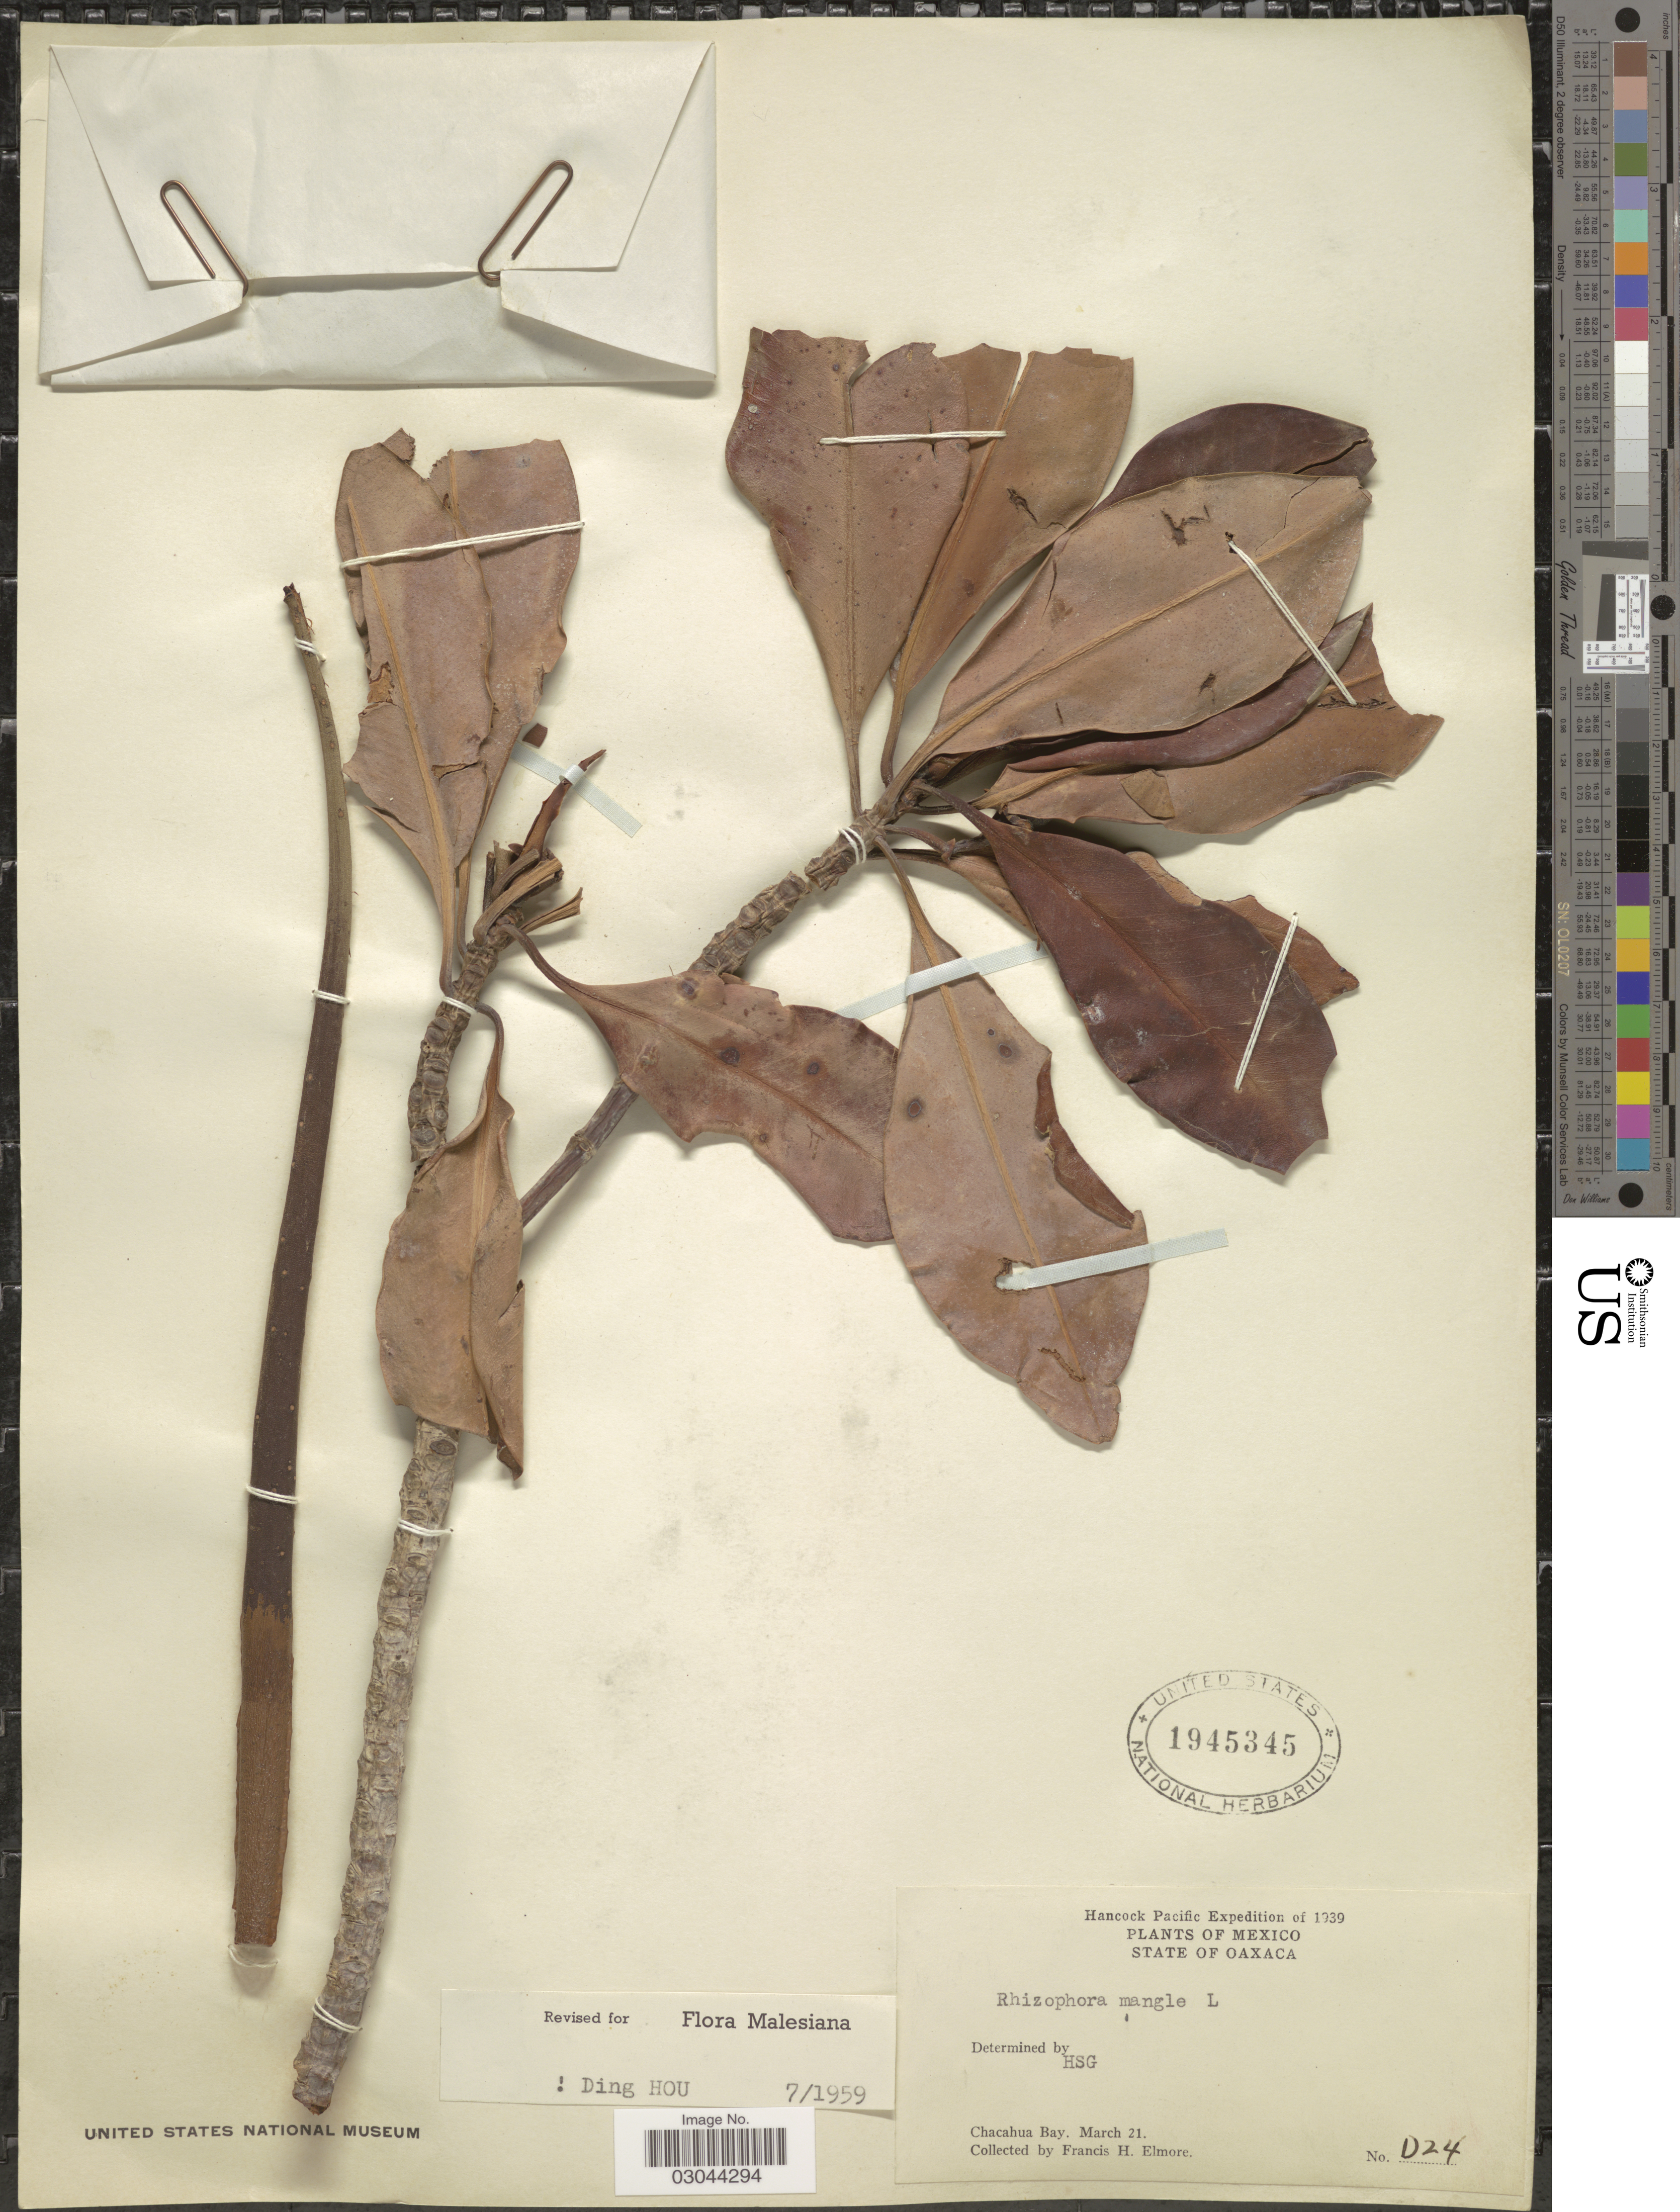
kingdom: Plantae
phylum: Tracheophyta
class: Magnoliopsida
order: Malpighiales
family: Rhizophoraceae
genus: Rhizophora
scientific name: Rhizophora mangle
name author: L.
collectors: F. H. Elmore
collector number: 024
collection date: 1939-03-21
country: Mexico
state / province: Oaxaca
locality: State of Oaxaca. Chacahua Bay.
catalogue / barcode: US 1945345